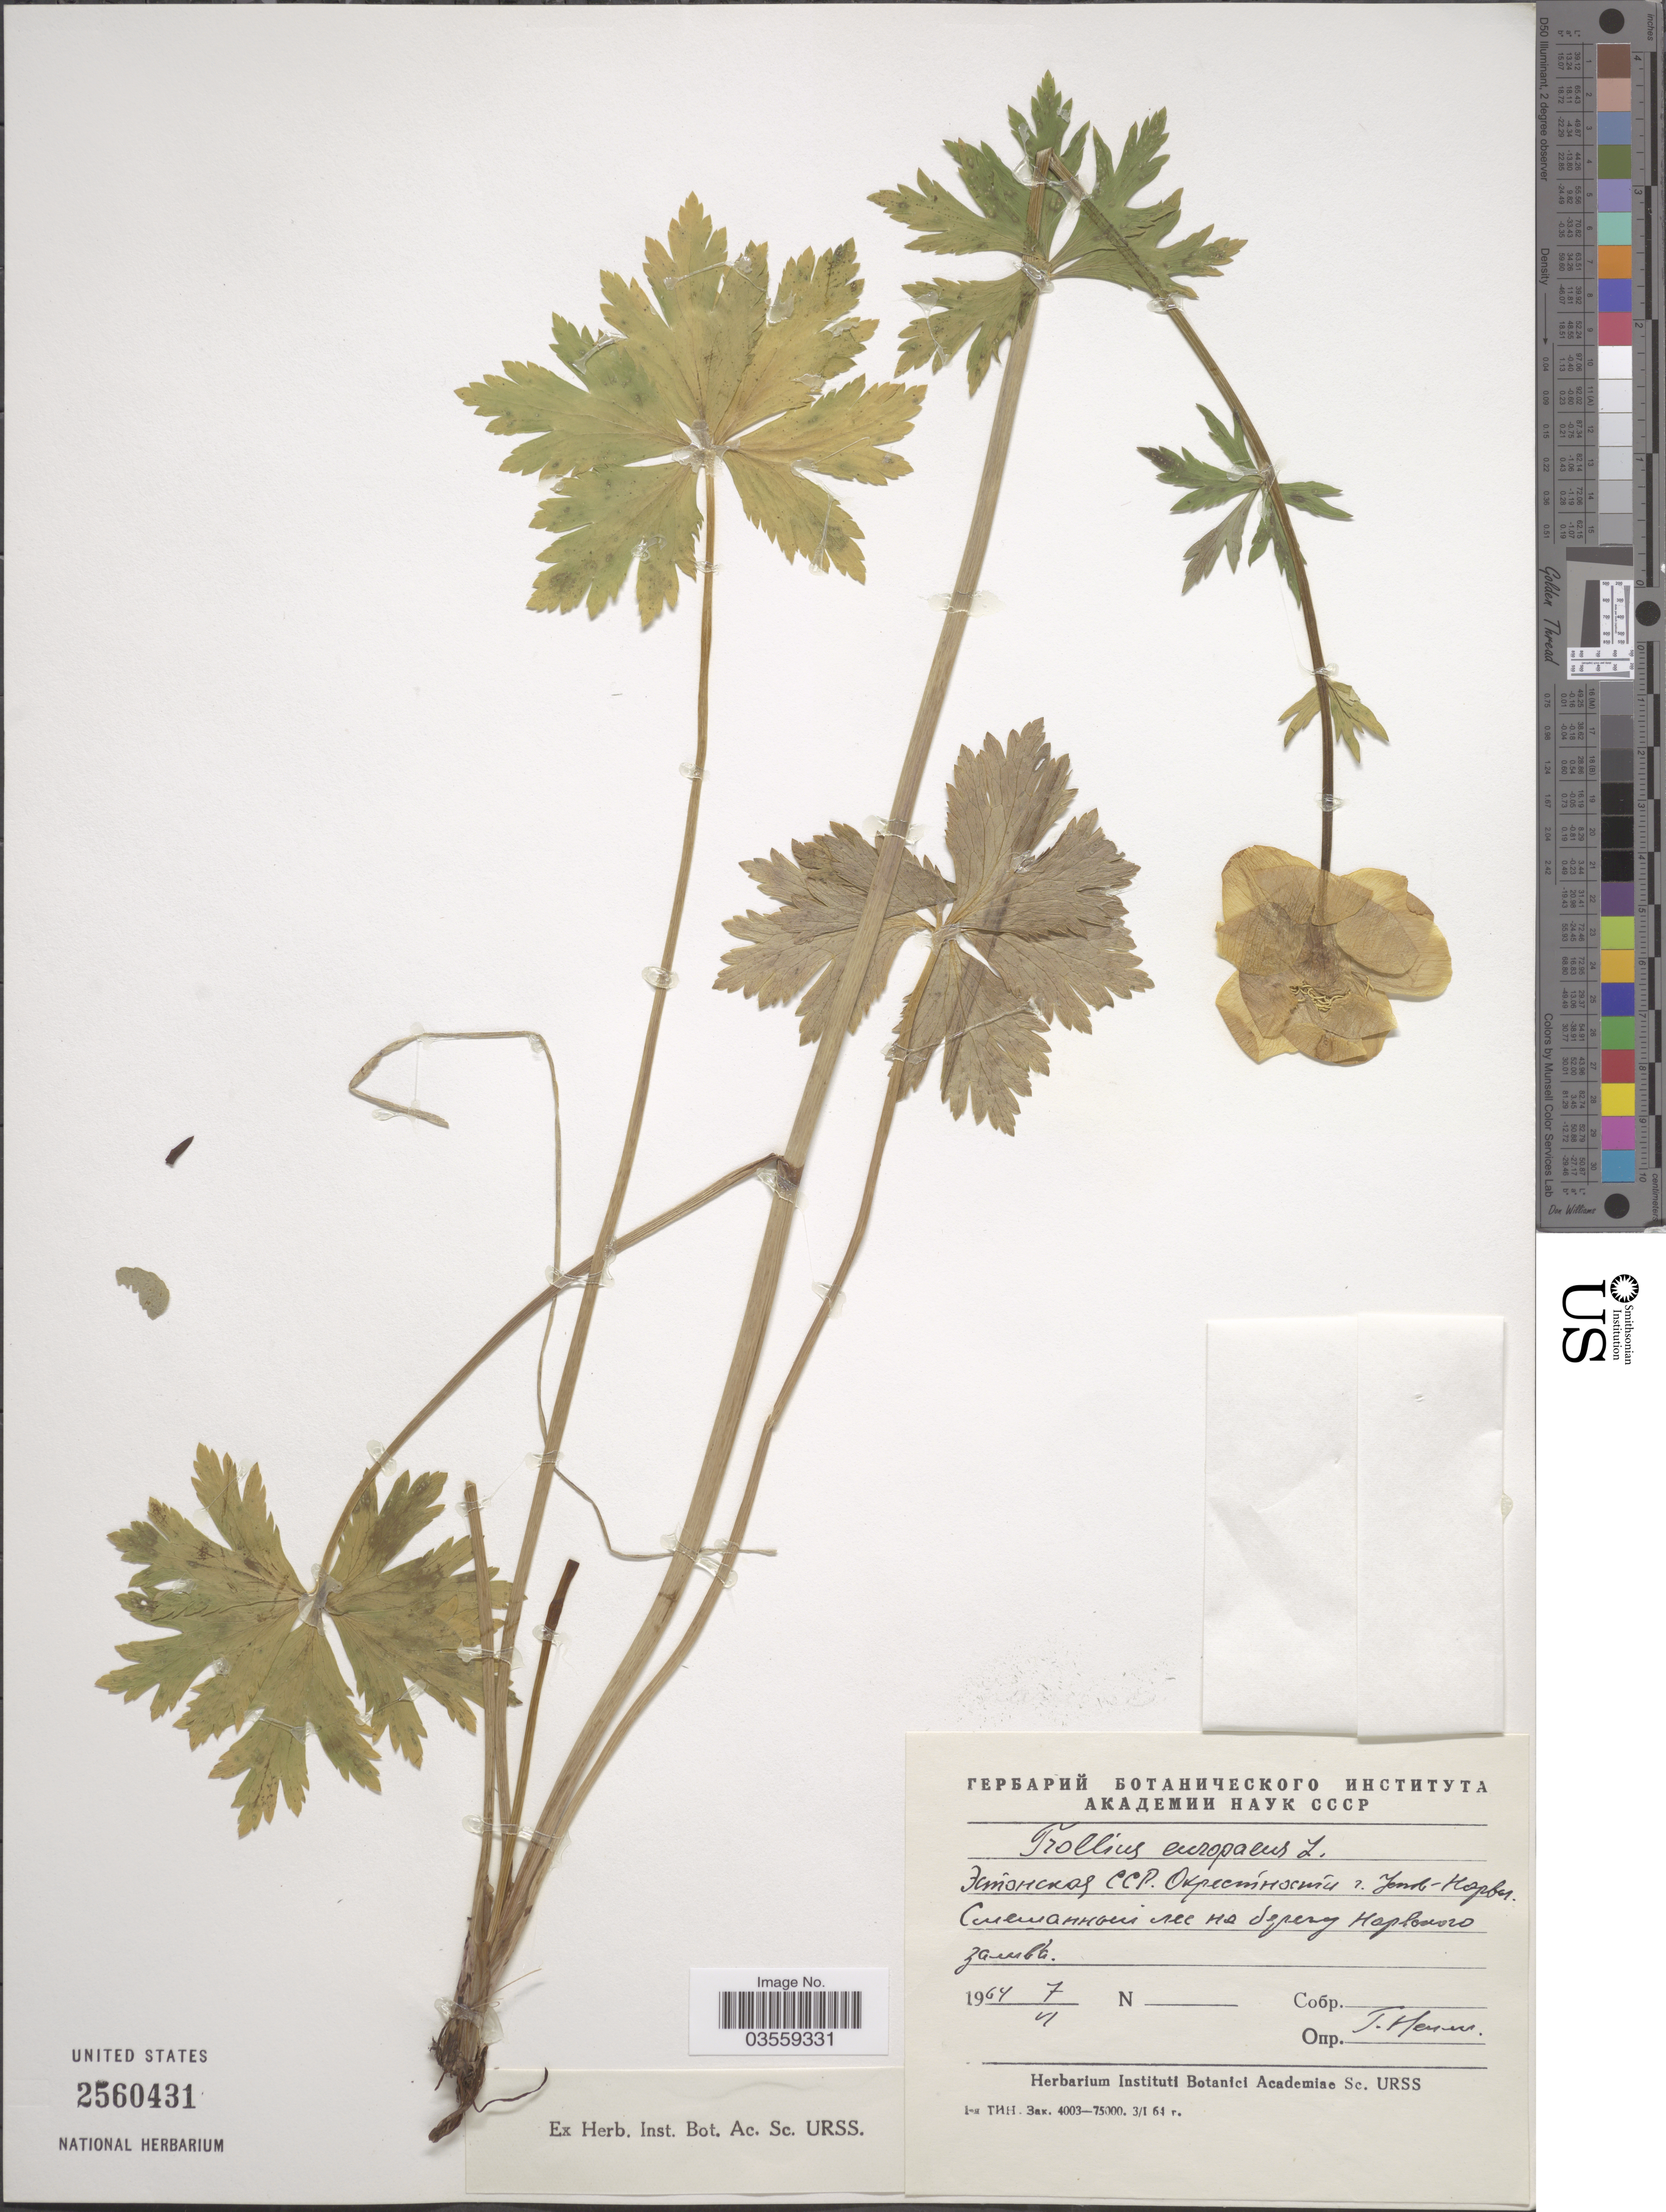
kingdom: Plantae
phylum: Tracheophyta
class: Magnoliopsida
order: Ranunculales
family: Ranunculaceae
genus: Trollius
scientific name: Trollius europaeus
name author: L.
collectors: ex herb. Instituti Botanici Academiae Sc. URSS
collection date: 1964-06-07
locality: X.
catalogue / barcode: US 2560431